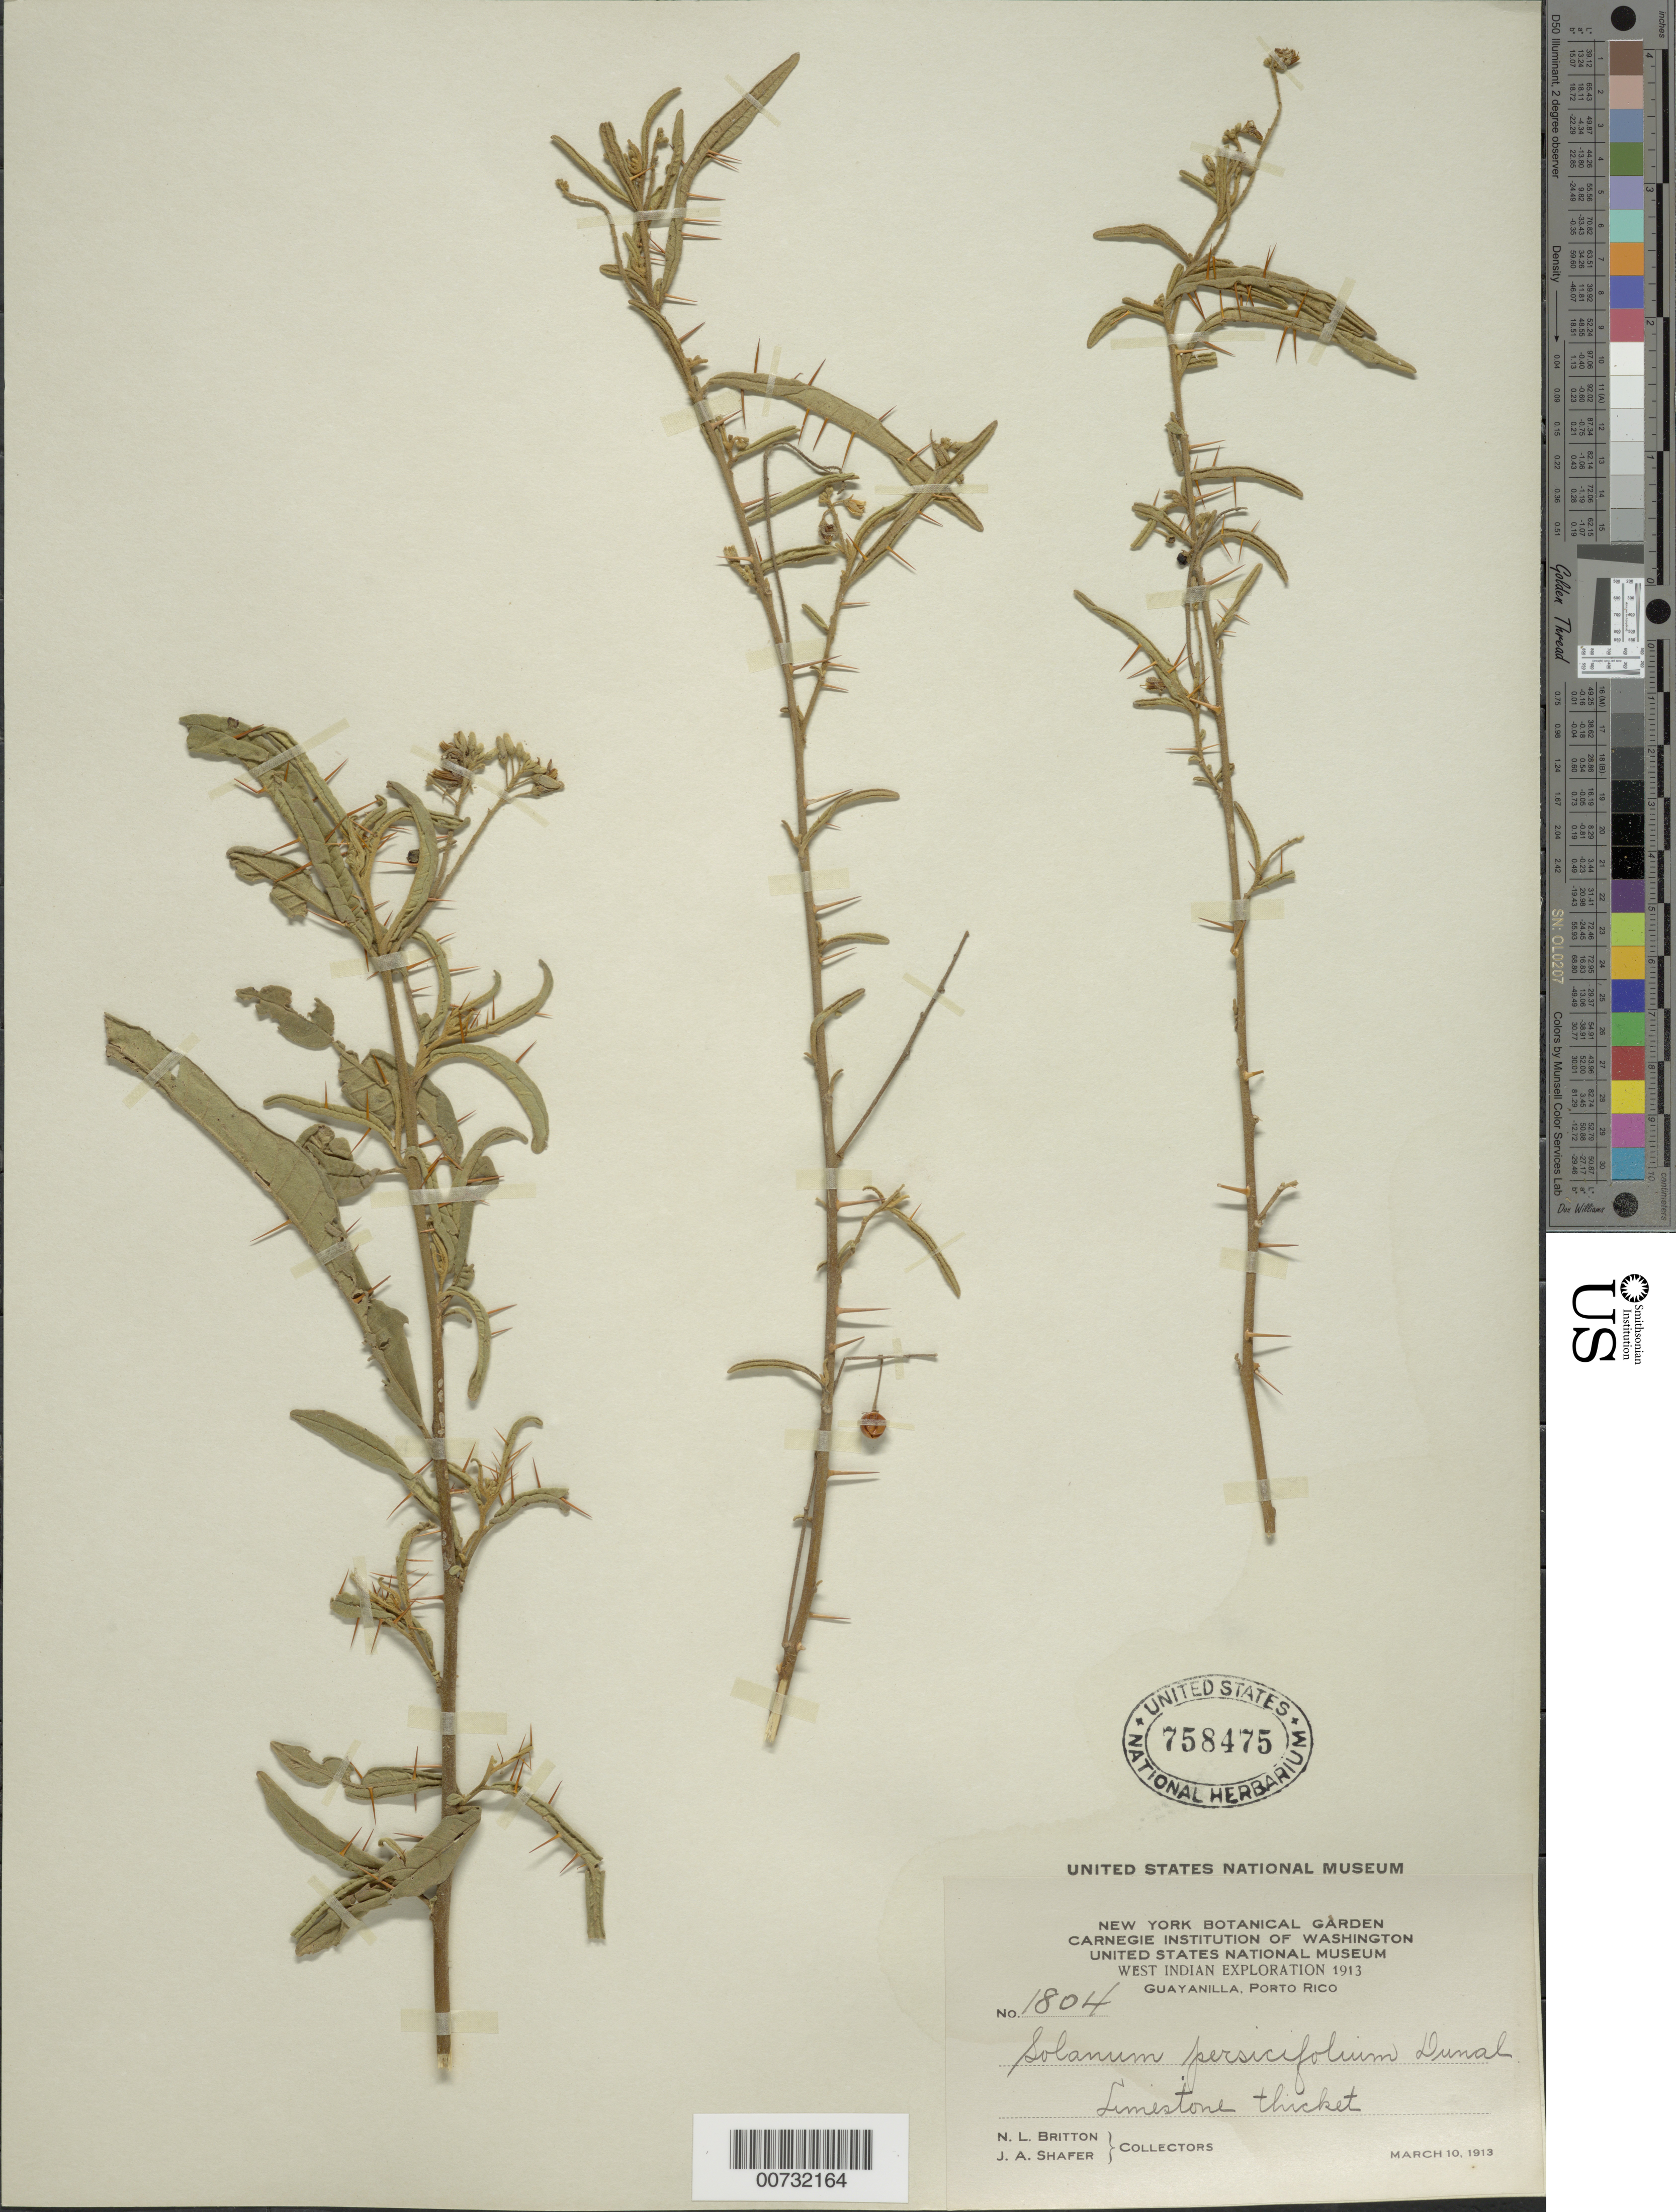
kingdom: Plantae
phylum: Tracheophyta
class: Magnoliopsida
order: Solanales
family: Solanaceae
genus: Solanum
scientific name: Solanum bahamense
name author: L.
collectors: N. Britton & J. A. Shafer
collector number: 1804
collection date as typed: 10 Mar 1913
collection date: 1913-03-10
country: Puerto Rico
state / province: Guayanilla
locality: Guayanilla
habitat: Limestone thicket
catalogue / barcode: US 758475